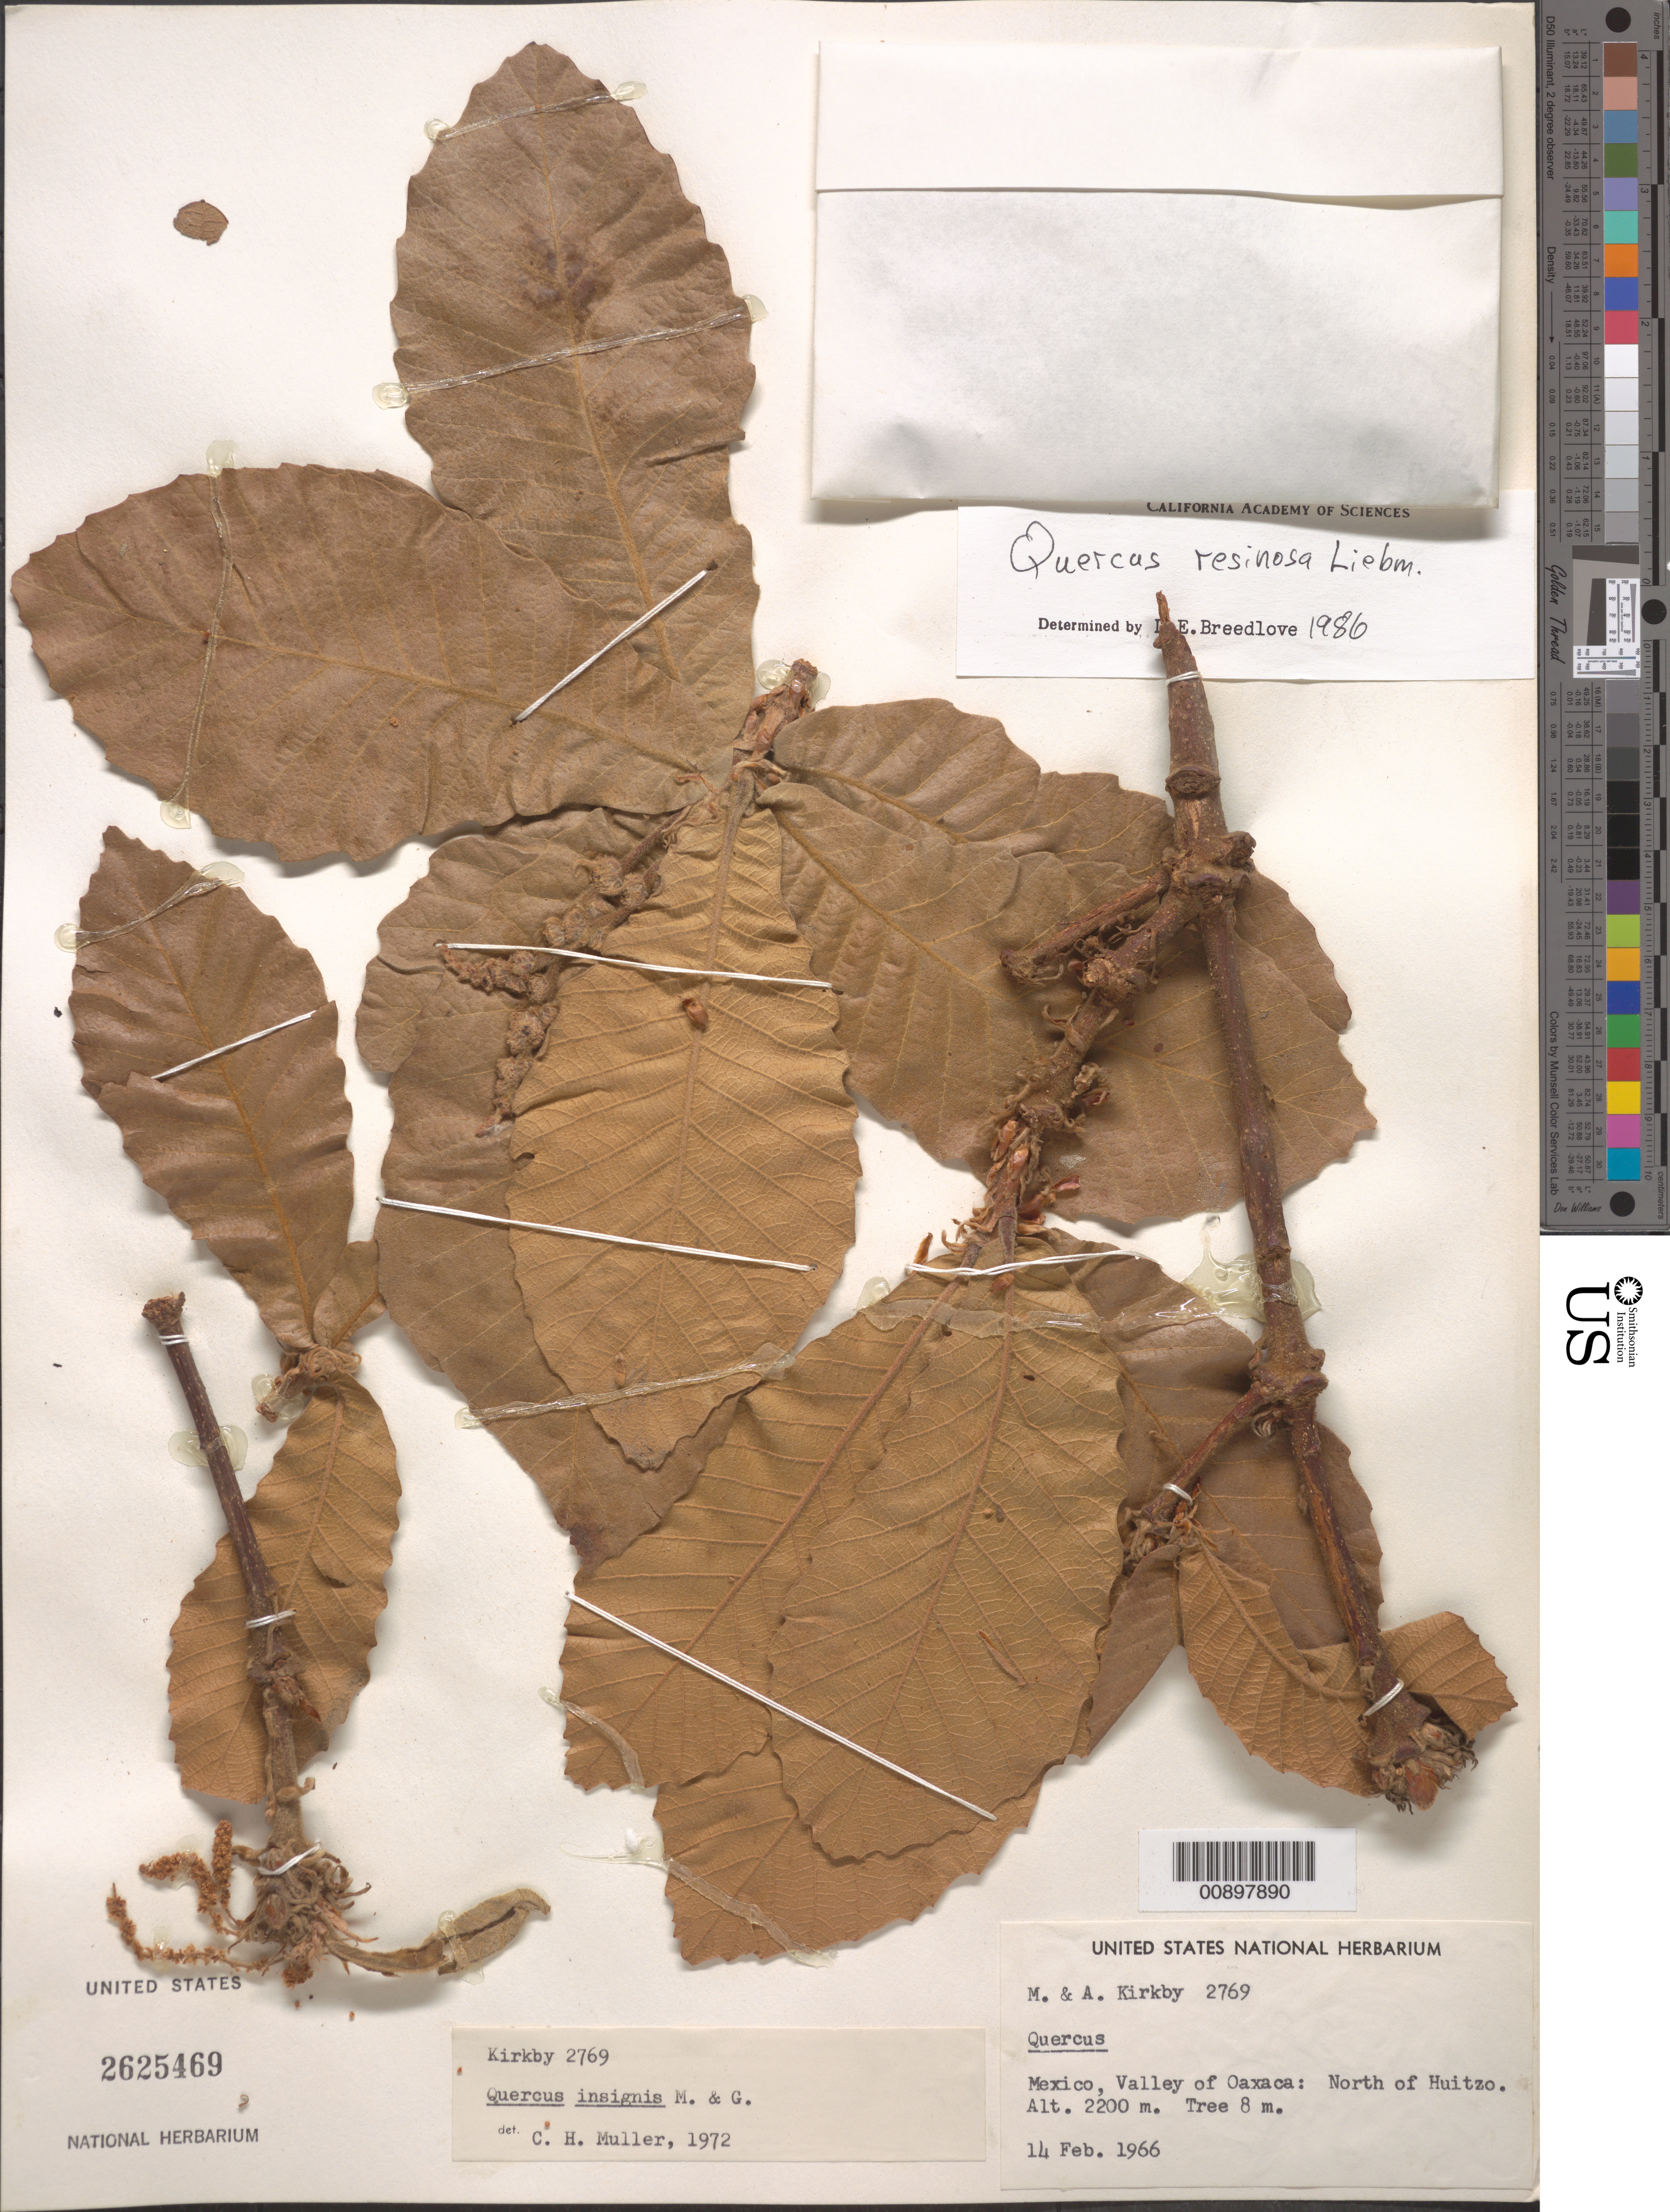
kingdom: Plantae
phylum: Tracheophyta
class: Magnoliopsida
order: Fagales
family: Fagaceae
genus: Quercus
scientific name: Quercus resinosa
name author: Liebm.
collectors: Kirkby, M. & A. Kirkby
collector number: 2769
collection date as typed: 14 Feb 1966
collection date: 1966-02-14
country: Mexico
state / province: Oaxaca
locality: Valley of Oaxaca: North of Huitzo.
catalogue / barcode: US 2625469